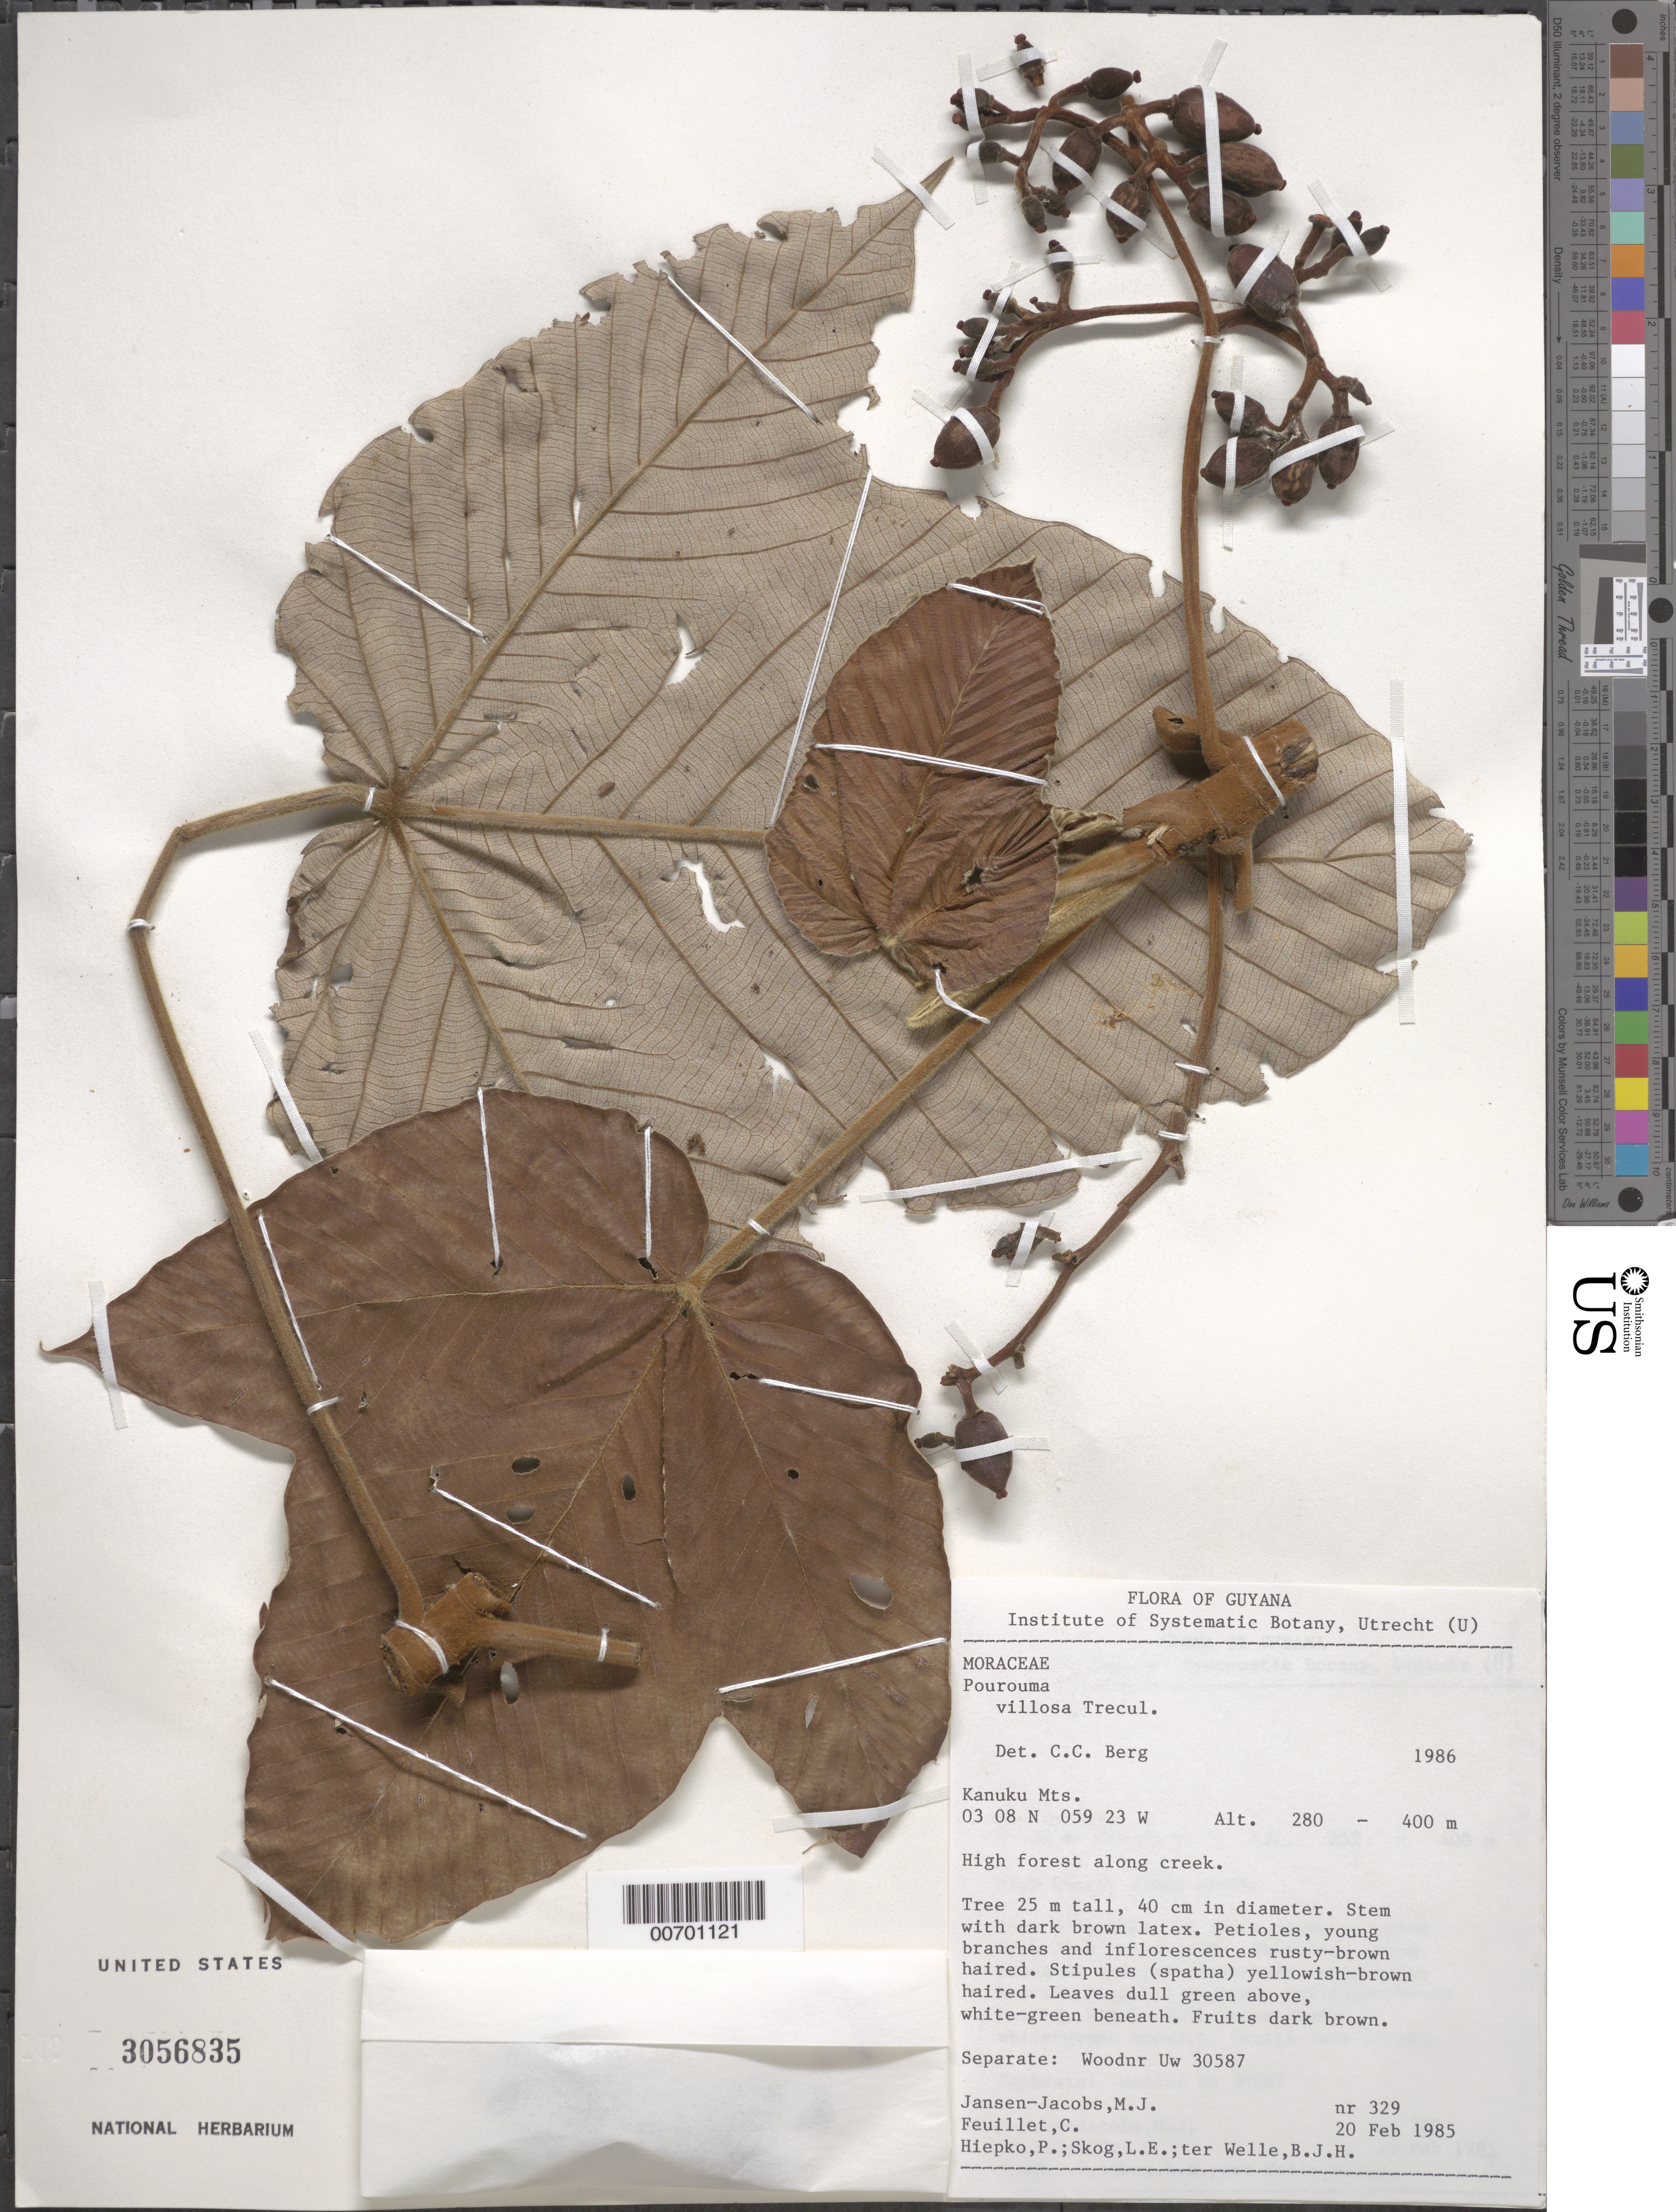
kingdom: Plantae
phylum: Tracheophyta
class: Magnoliopsida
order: Rosales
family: Urticaceae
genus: Pourouma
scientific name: Pourouma villosa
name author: Trécul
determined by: Berg, C. C.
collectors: M. J. Jansen-Jacobs, C. Feuillet, P. H. Hiepko, L. E. Skog & B. Welle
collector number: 329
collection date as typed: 20-Feb-85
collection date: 1985-02-20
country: Guyana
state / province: U. Takutu-U. Essequibo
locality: Kanuku Mts.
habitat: High forest along creek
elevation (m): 280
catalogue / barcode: US 3056835